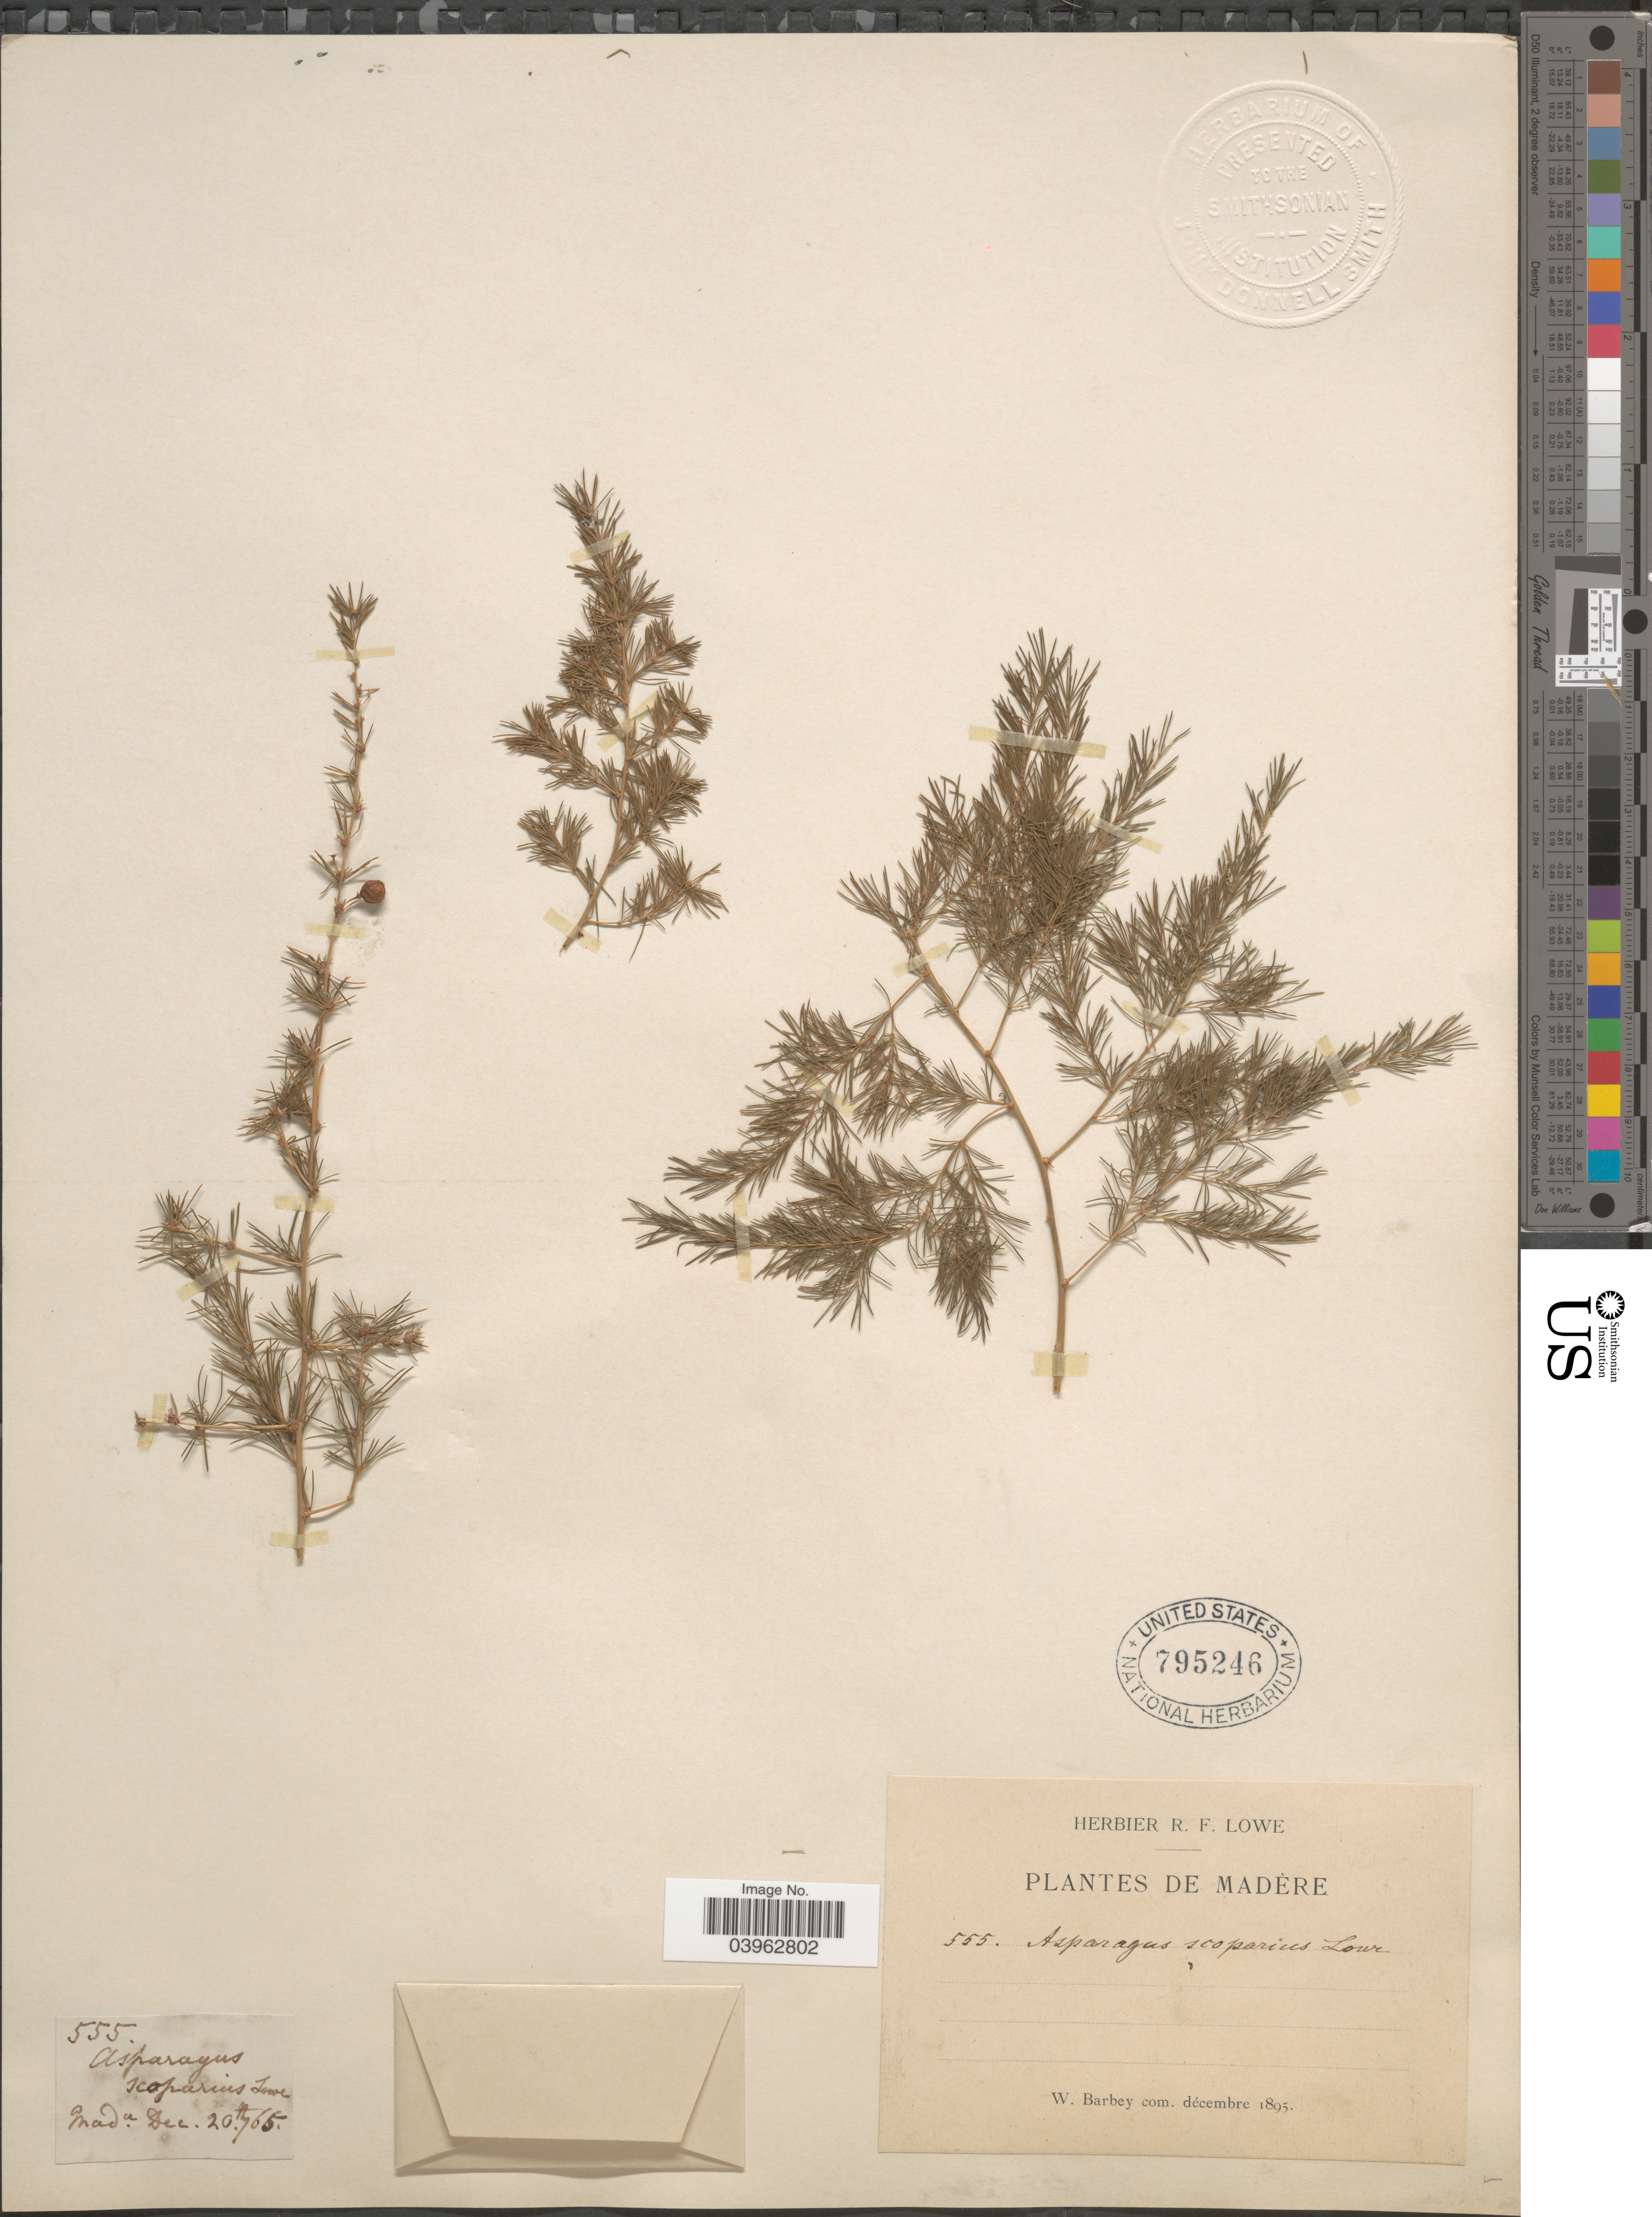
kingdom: Plantae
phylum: Tracheophyta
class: Liliopsida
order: Asparagales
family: Asparagaceae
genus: Asparagus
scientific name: Asparagus scoparius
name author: Lowe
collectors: ex herb. R. F. Lowe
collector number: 555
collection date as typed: Transcribed d/m/y: 20/12/65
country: Portugal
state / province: Madeira (Aut. Reg.)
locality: Madère.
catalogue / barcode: US 795246